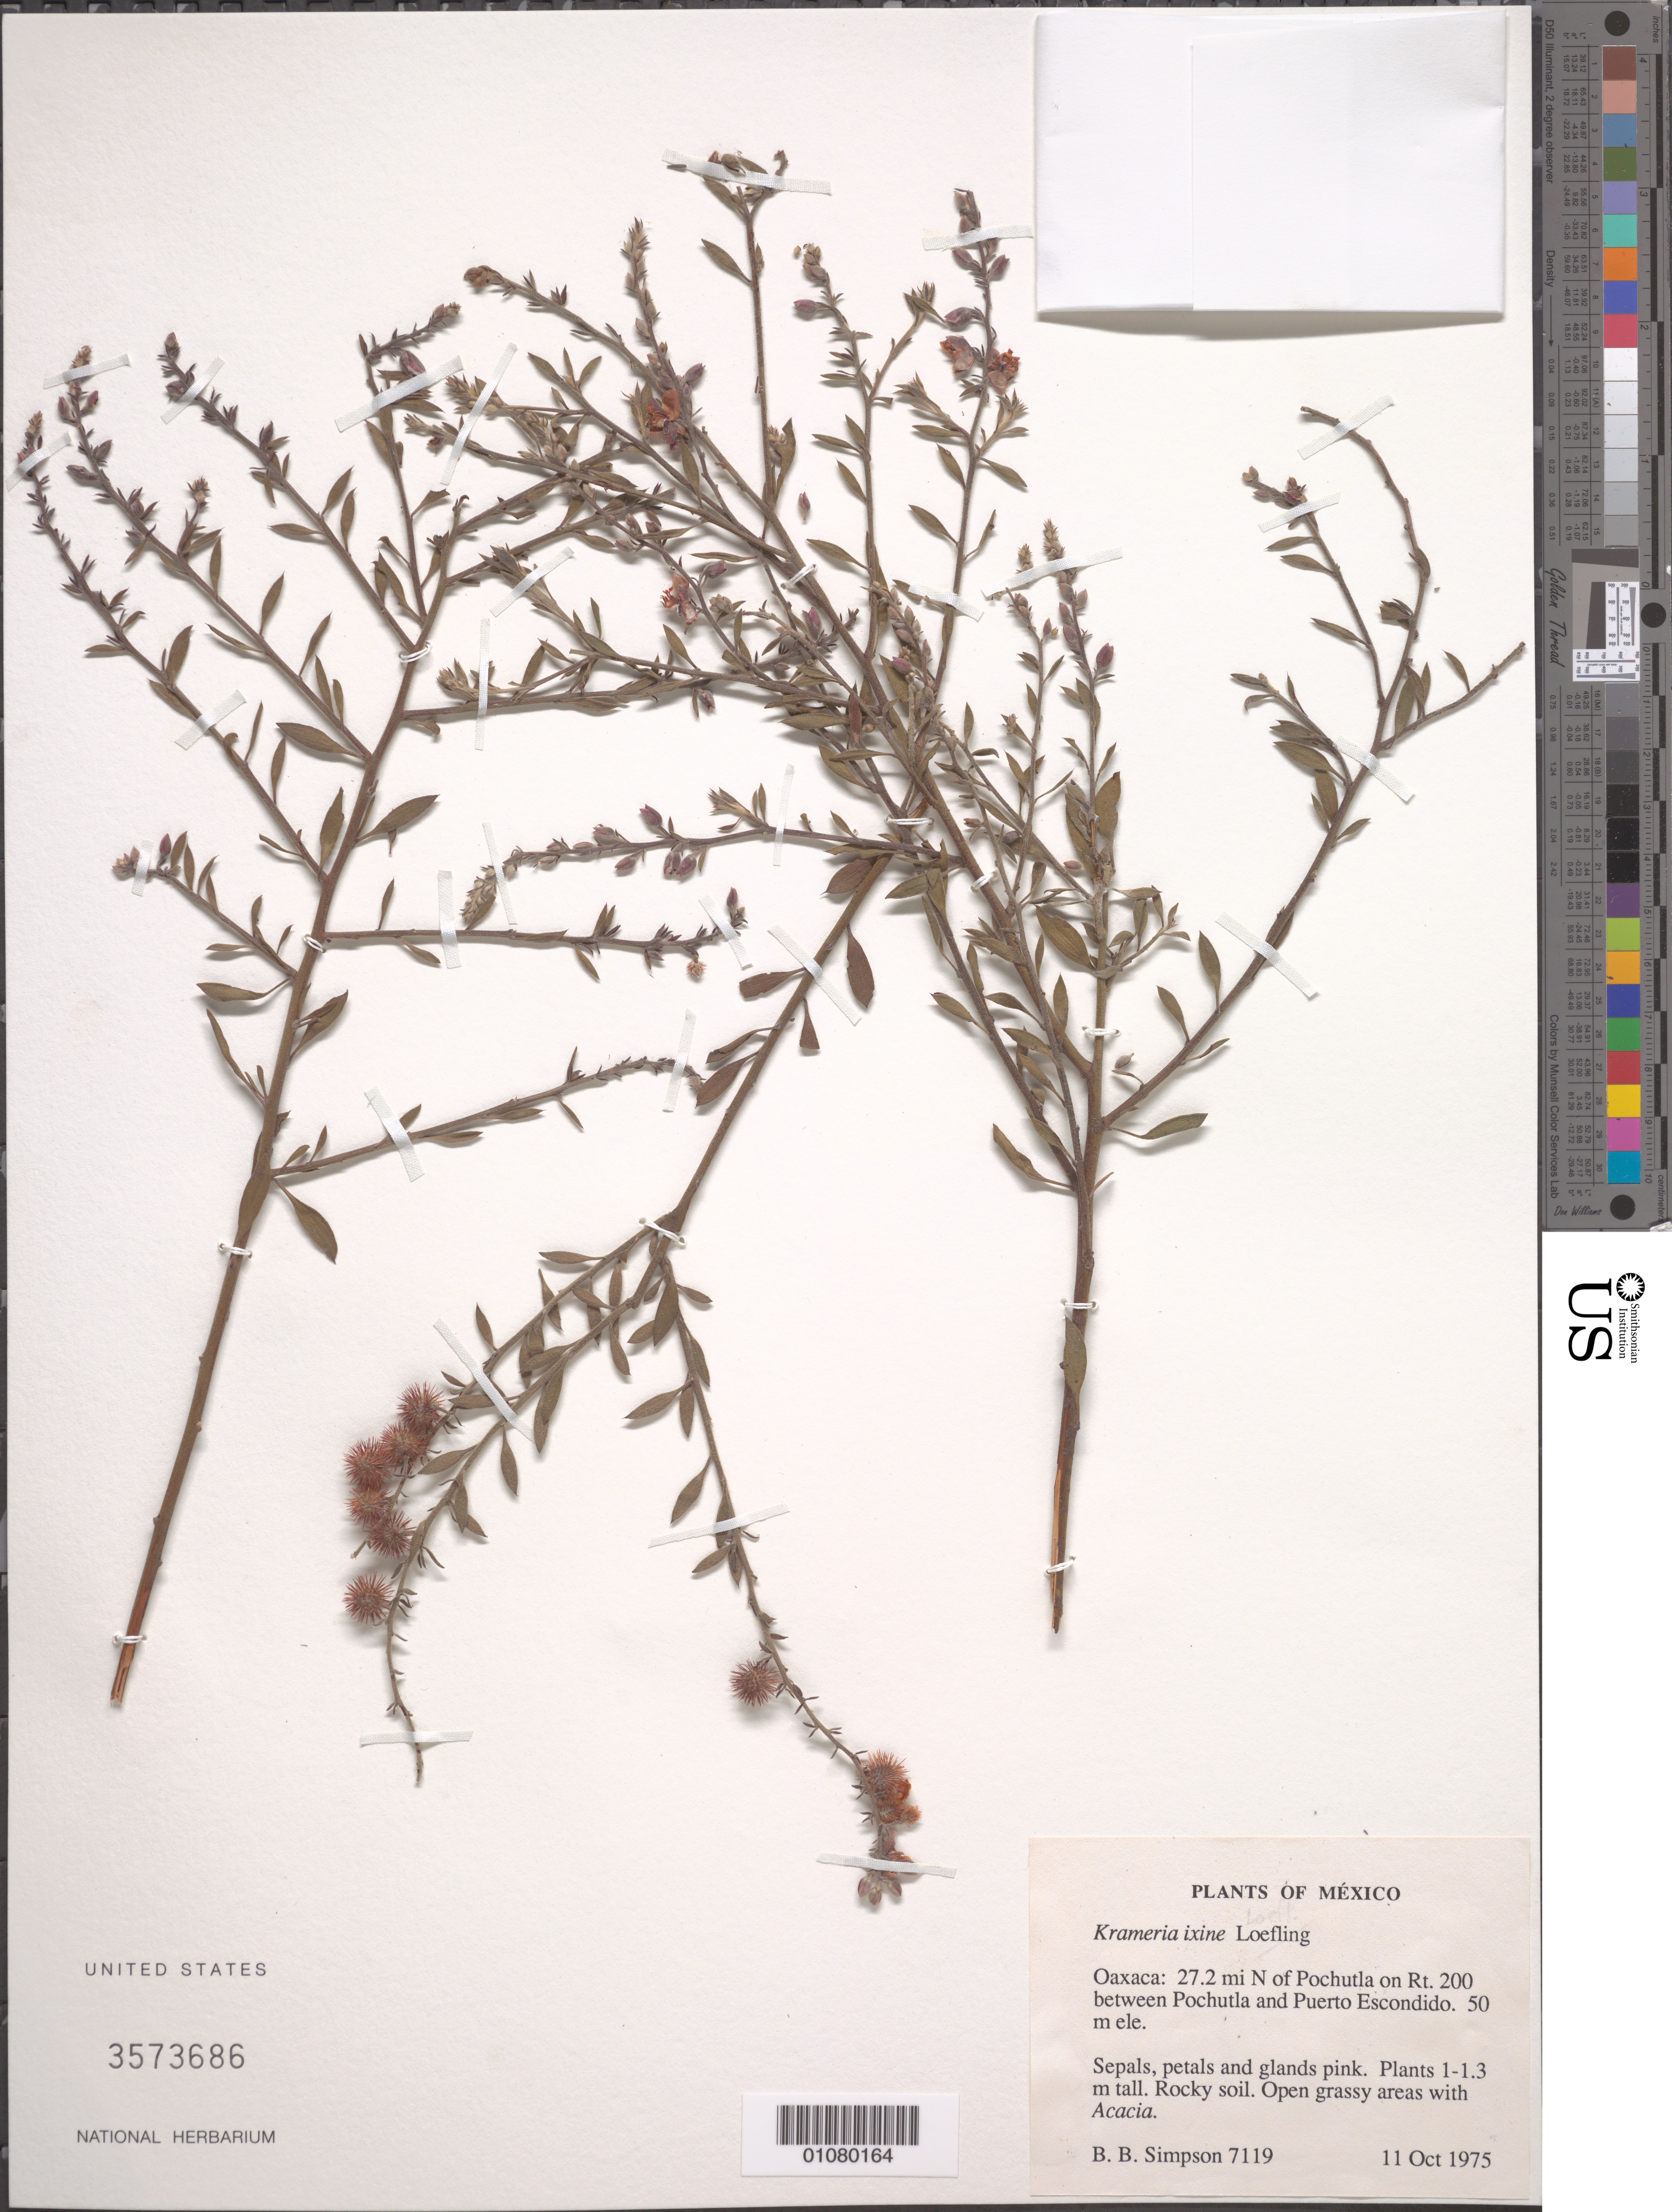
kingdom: Plantae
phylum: Tracheophyta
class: Magnoliopsida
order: Zygophyllales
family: Krameriaceae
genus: Krameria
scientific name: Krameria ixine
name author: L.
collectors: B. B. Simpson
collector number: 7119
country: Mexico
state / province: Oaxaca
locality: N of Pochutla on rt 200 between Pochutla and Puerto Escondido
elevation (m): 50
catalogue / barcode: US 3573686